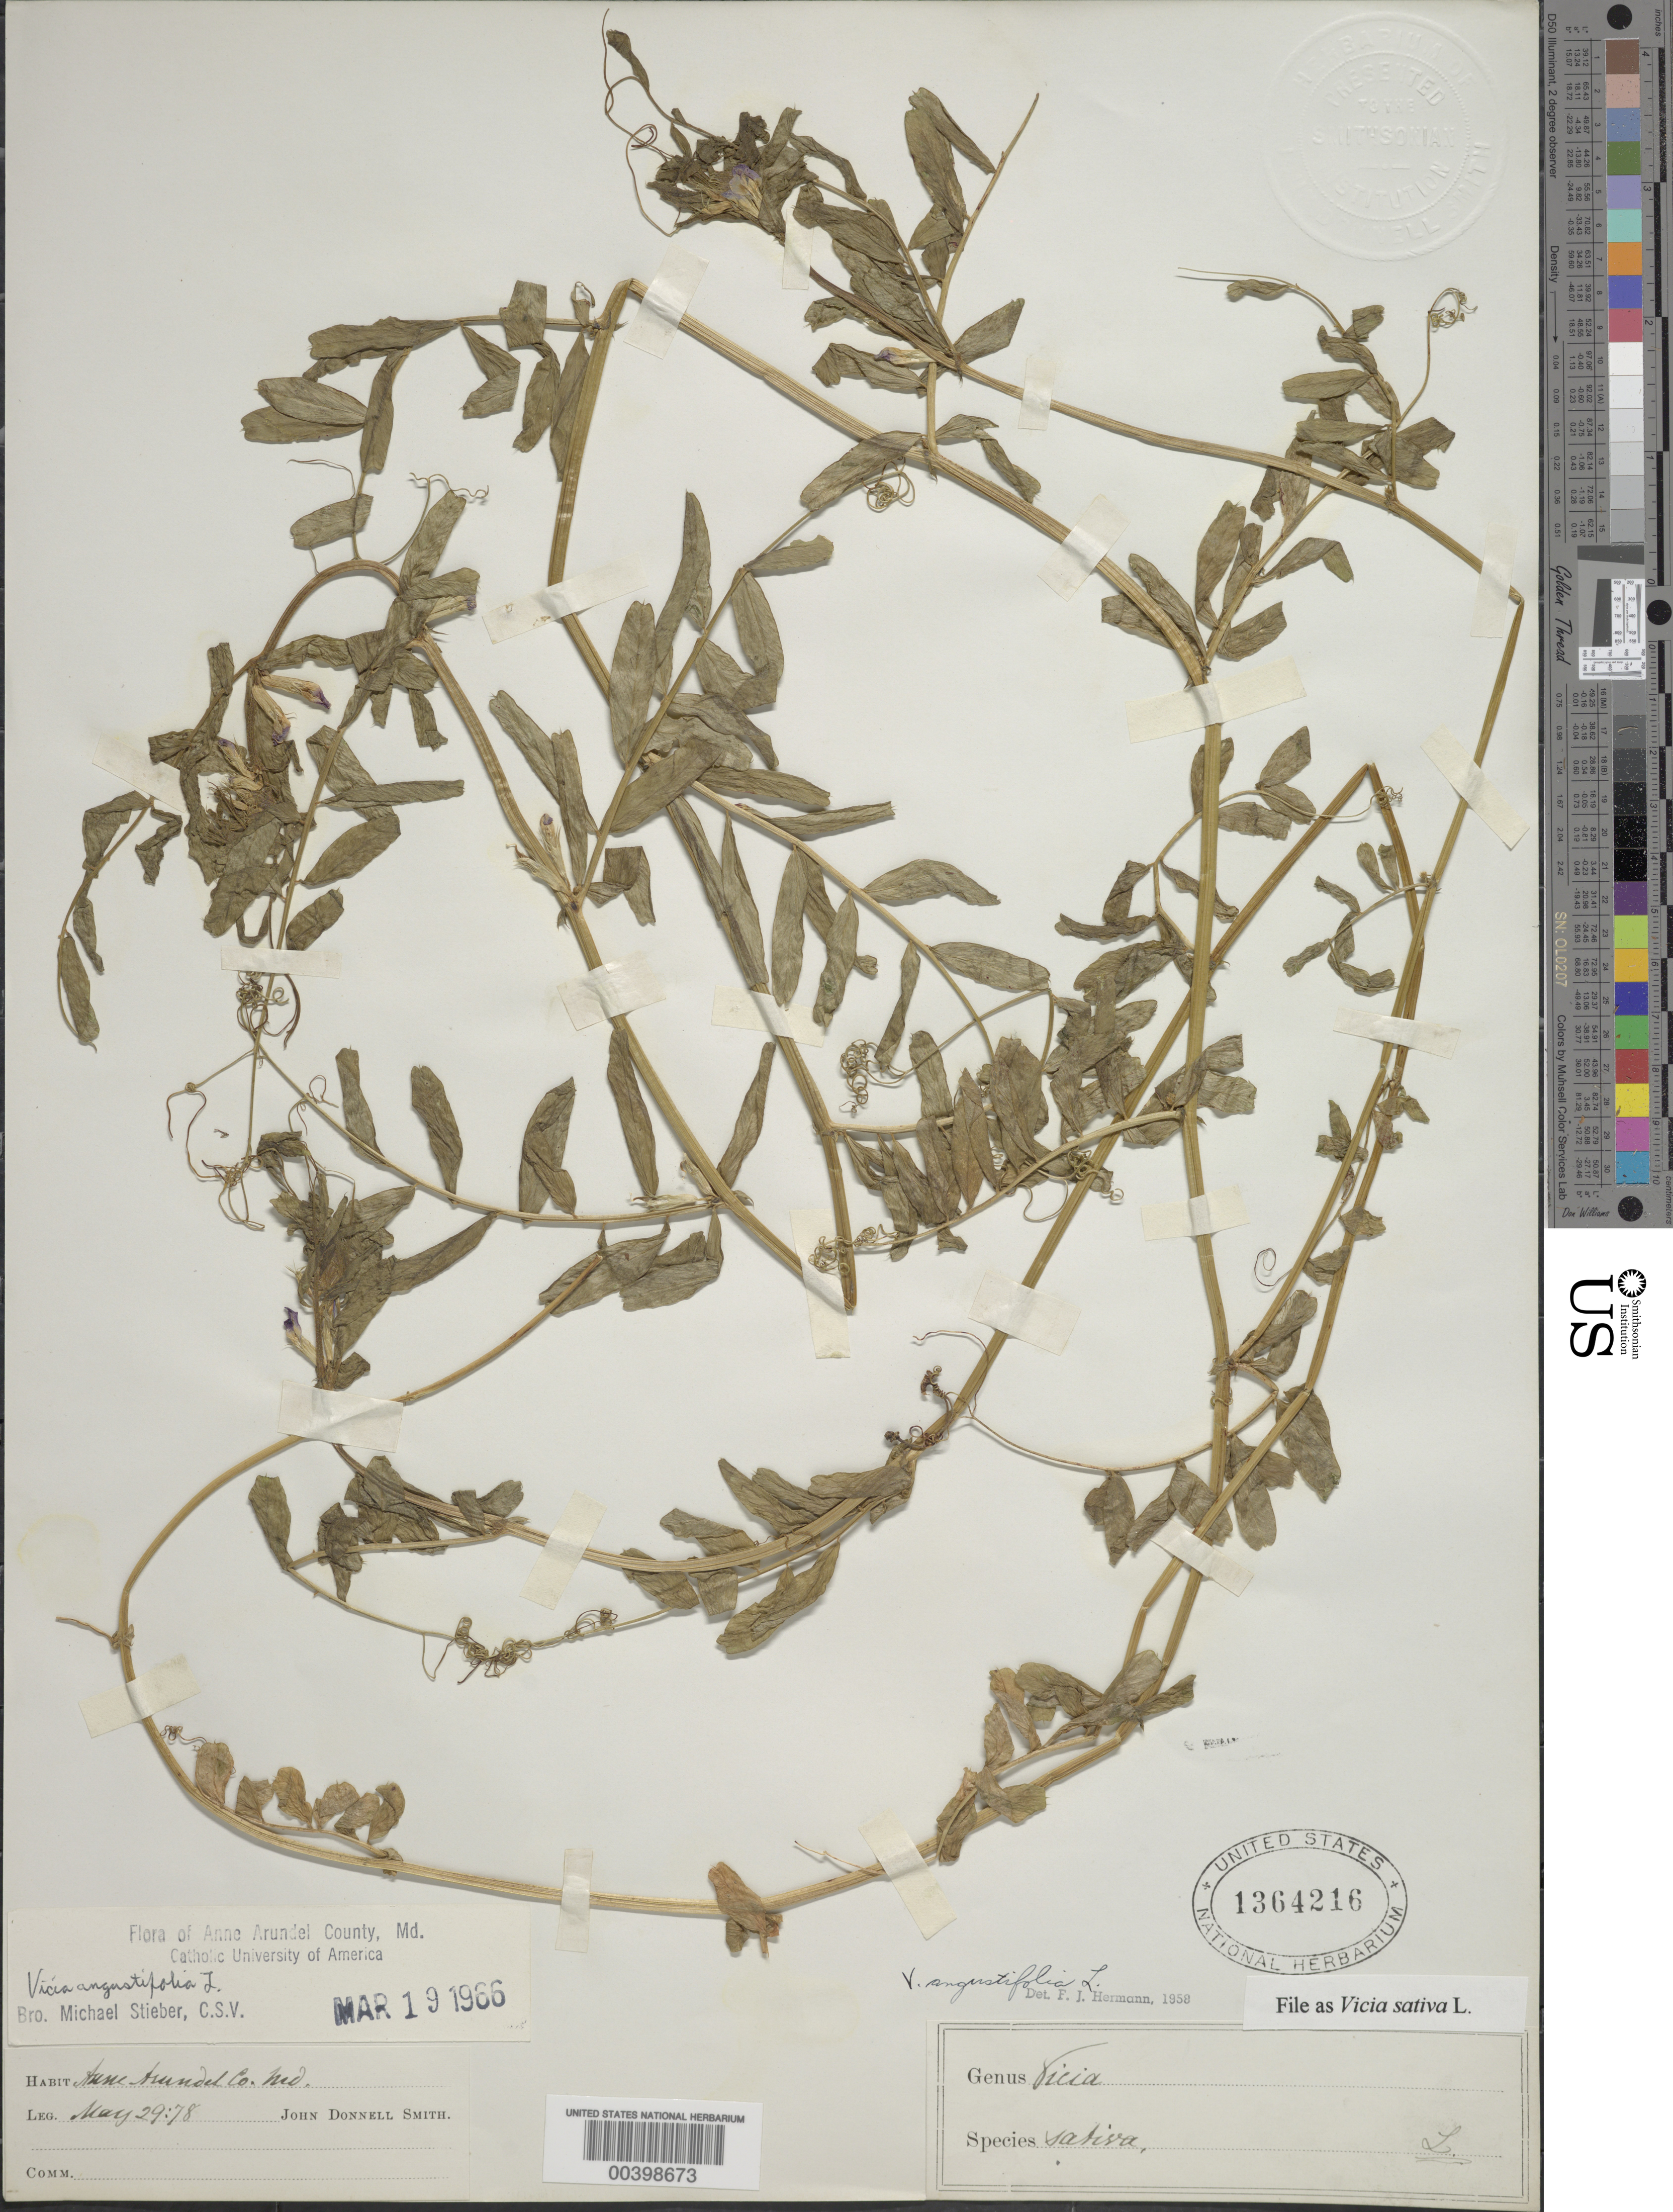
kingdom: Plantae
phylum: Tracheophyta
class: Magnoliopsida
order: Fabales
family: Fabaceae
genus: Vicia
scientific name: Vicia sativa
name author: L.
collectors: J. Donnell Smith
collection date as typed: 29 May 1878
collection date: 1878-05-29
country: United States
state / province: Maryland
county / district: Anne Arundel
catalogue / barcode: US 1364216